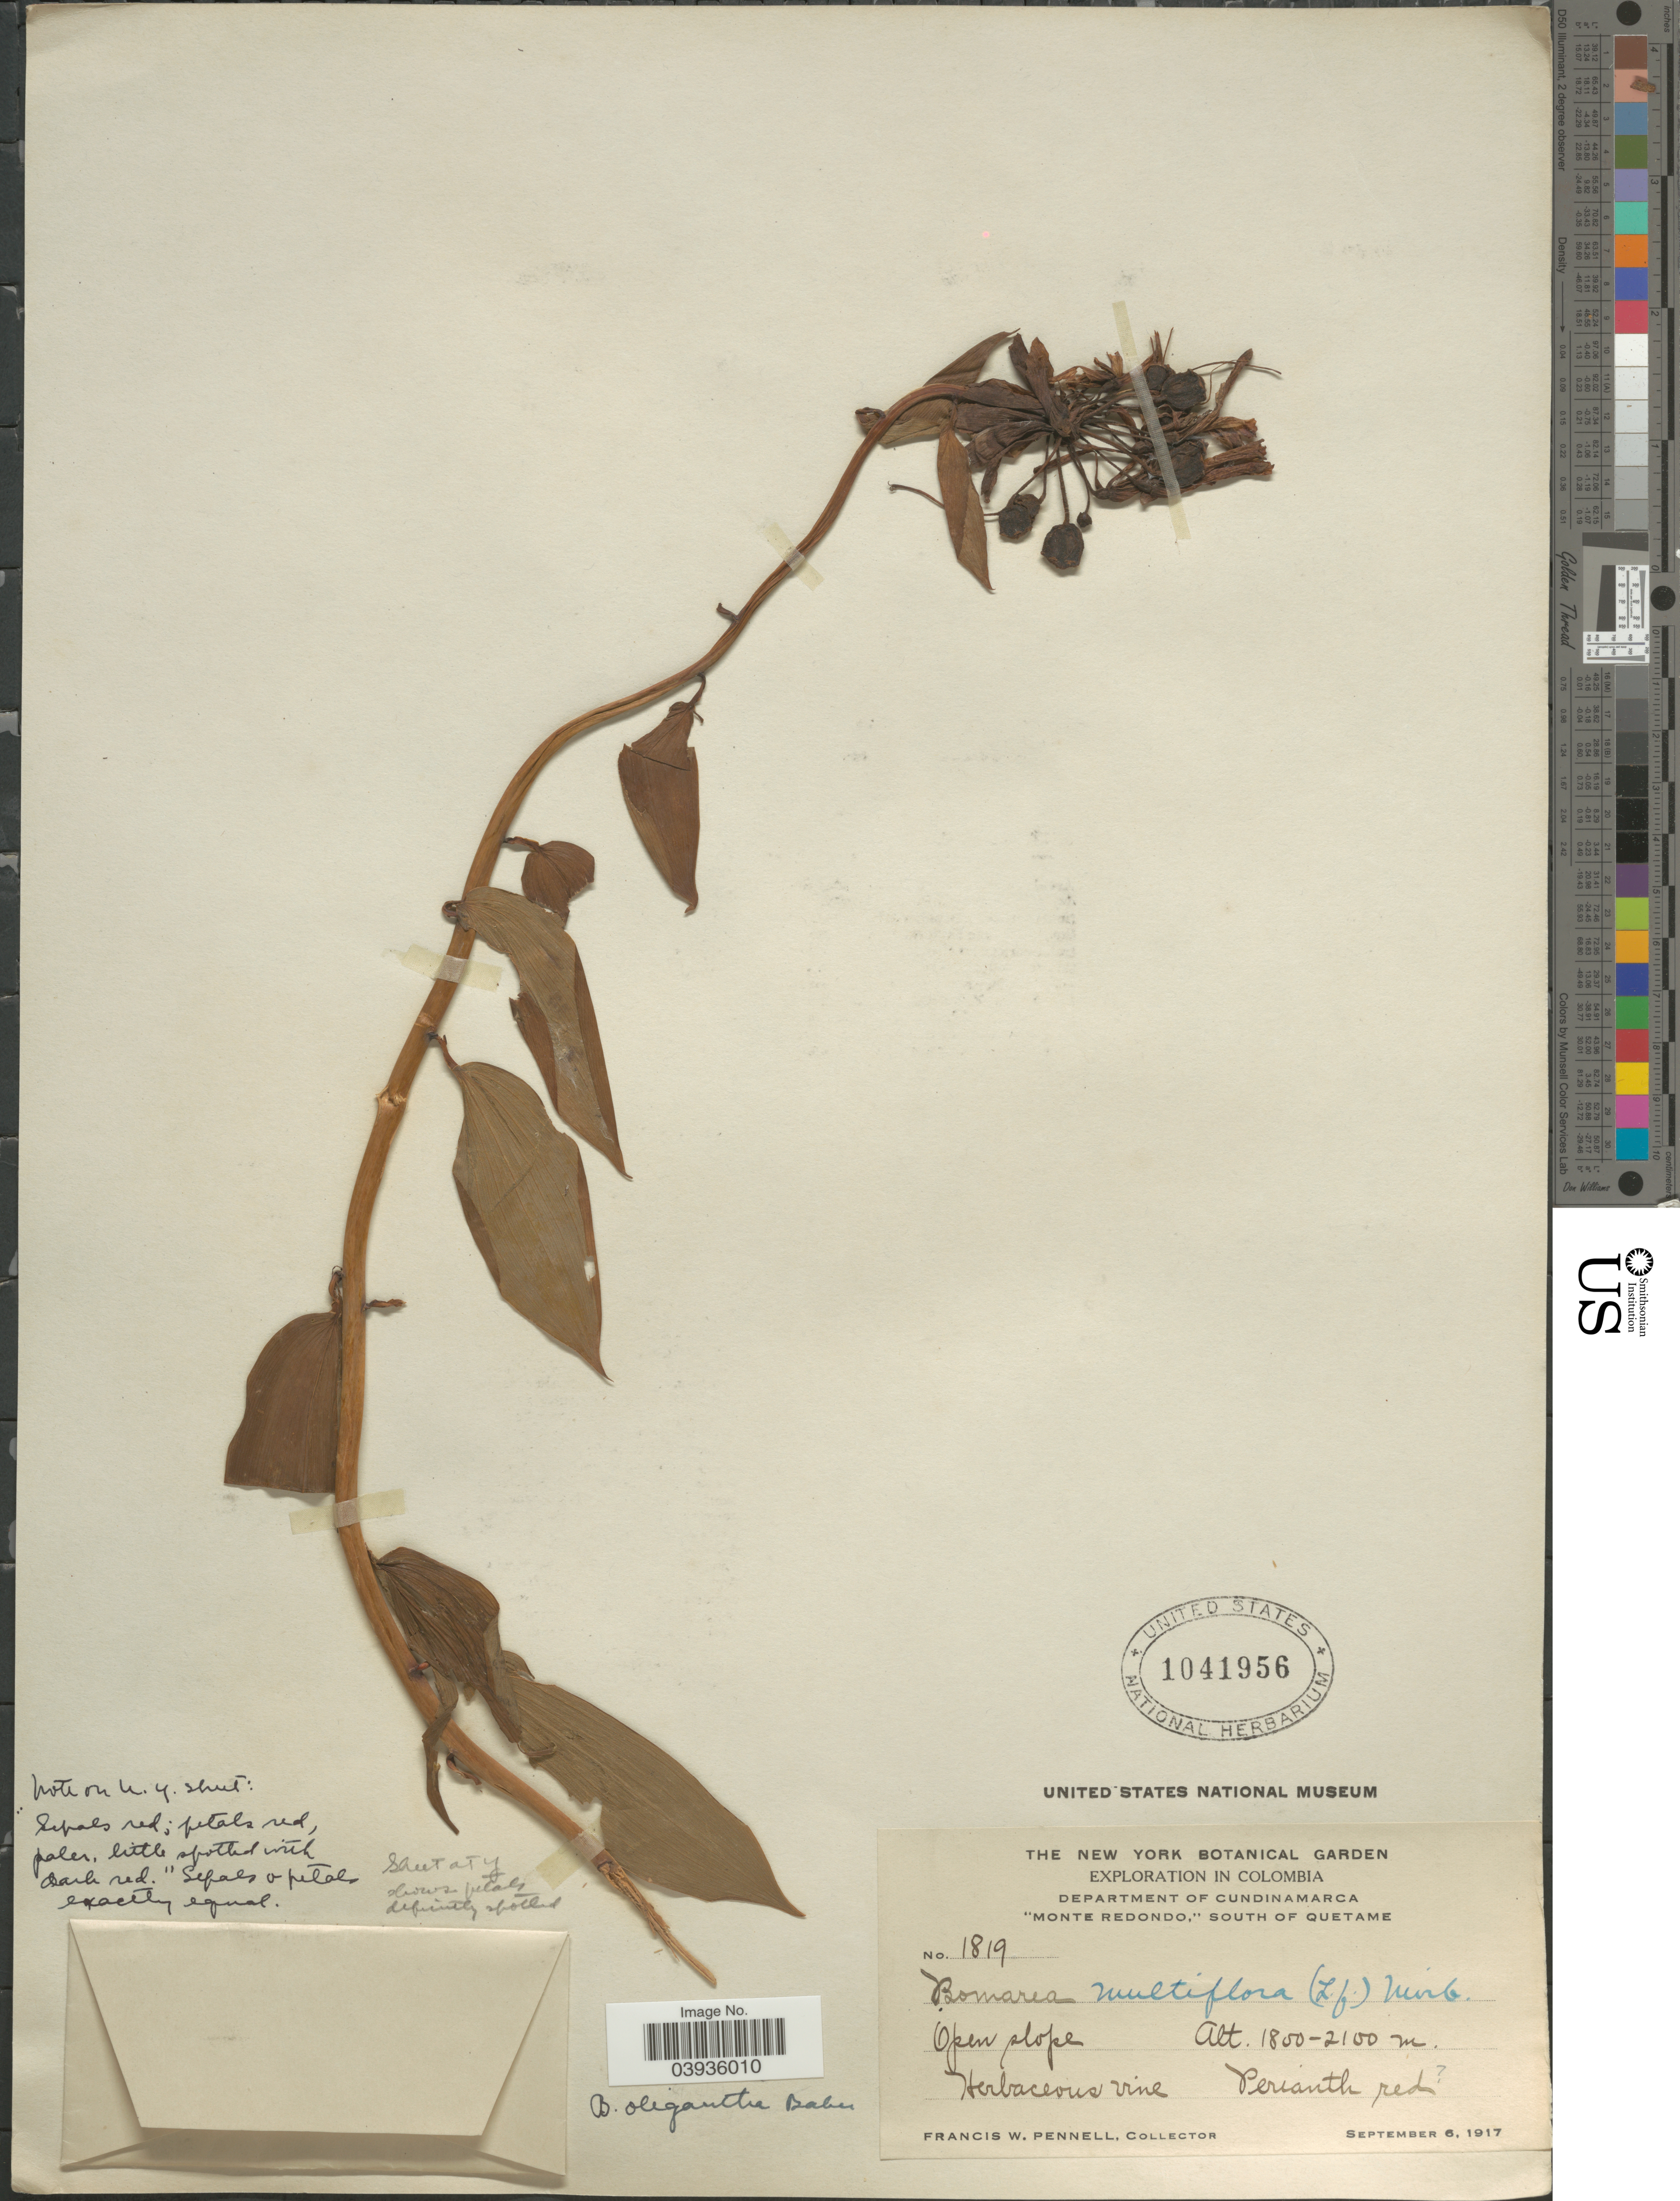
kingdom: Plantae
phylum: Tracheophyta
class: Liliopsida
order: Liliales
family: Alstroemeriaceae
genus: Bomarea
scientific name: Bomarea multiflora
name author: (L. f.) Mirb.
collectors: F. W. Pennell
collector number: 1819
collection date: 1917-09-06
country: Colombia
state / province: Cundinamarca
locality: Department of Cundinamarca. "Monte Redondo," South of Quetame.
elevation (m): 1800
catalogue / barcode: US 1041956